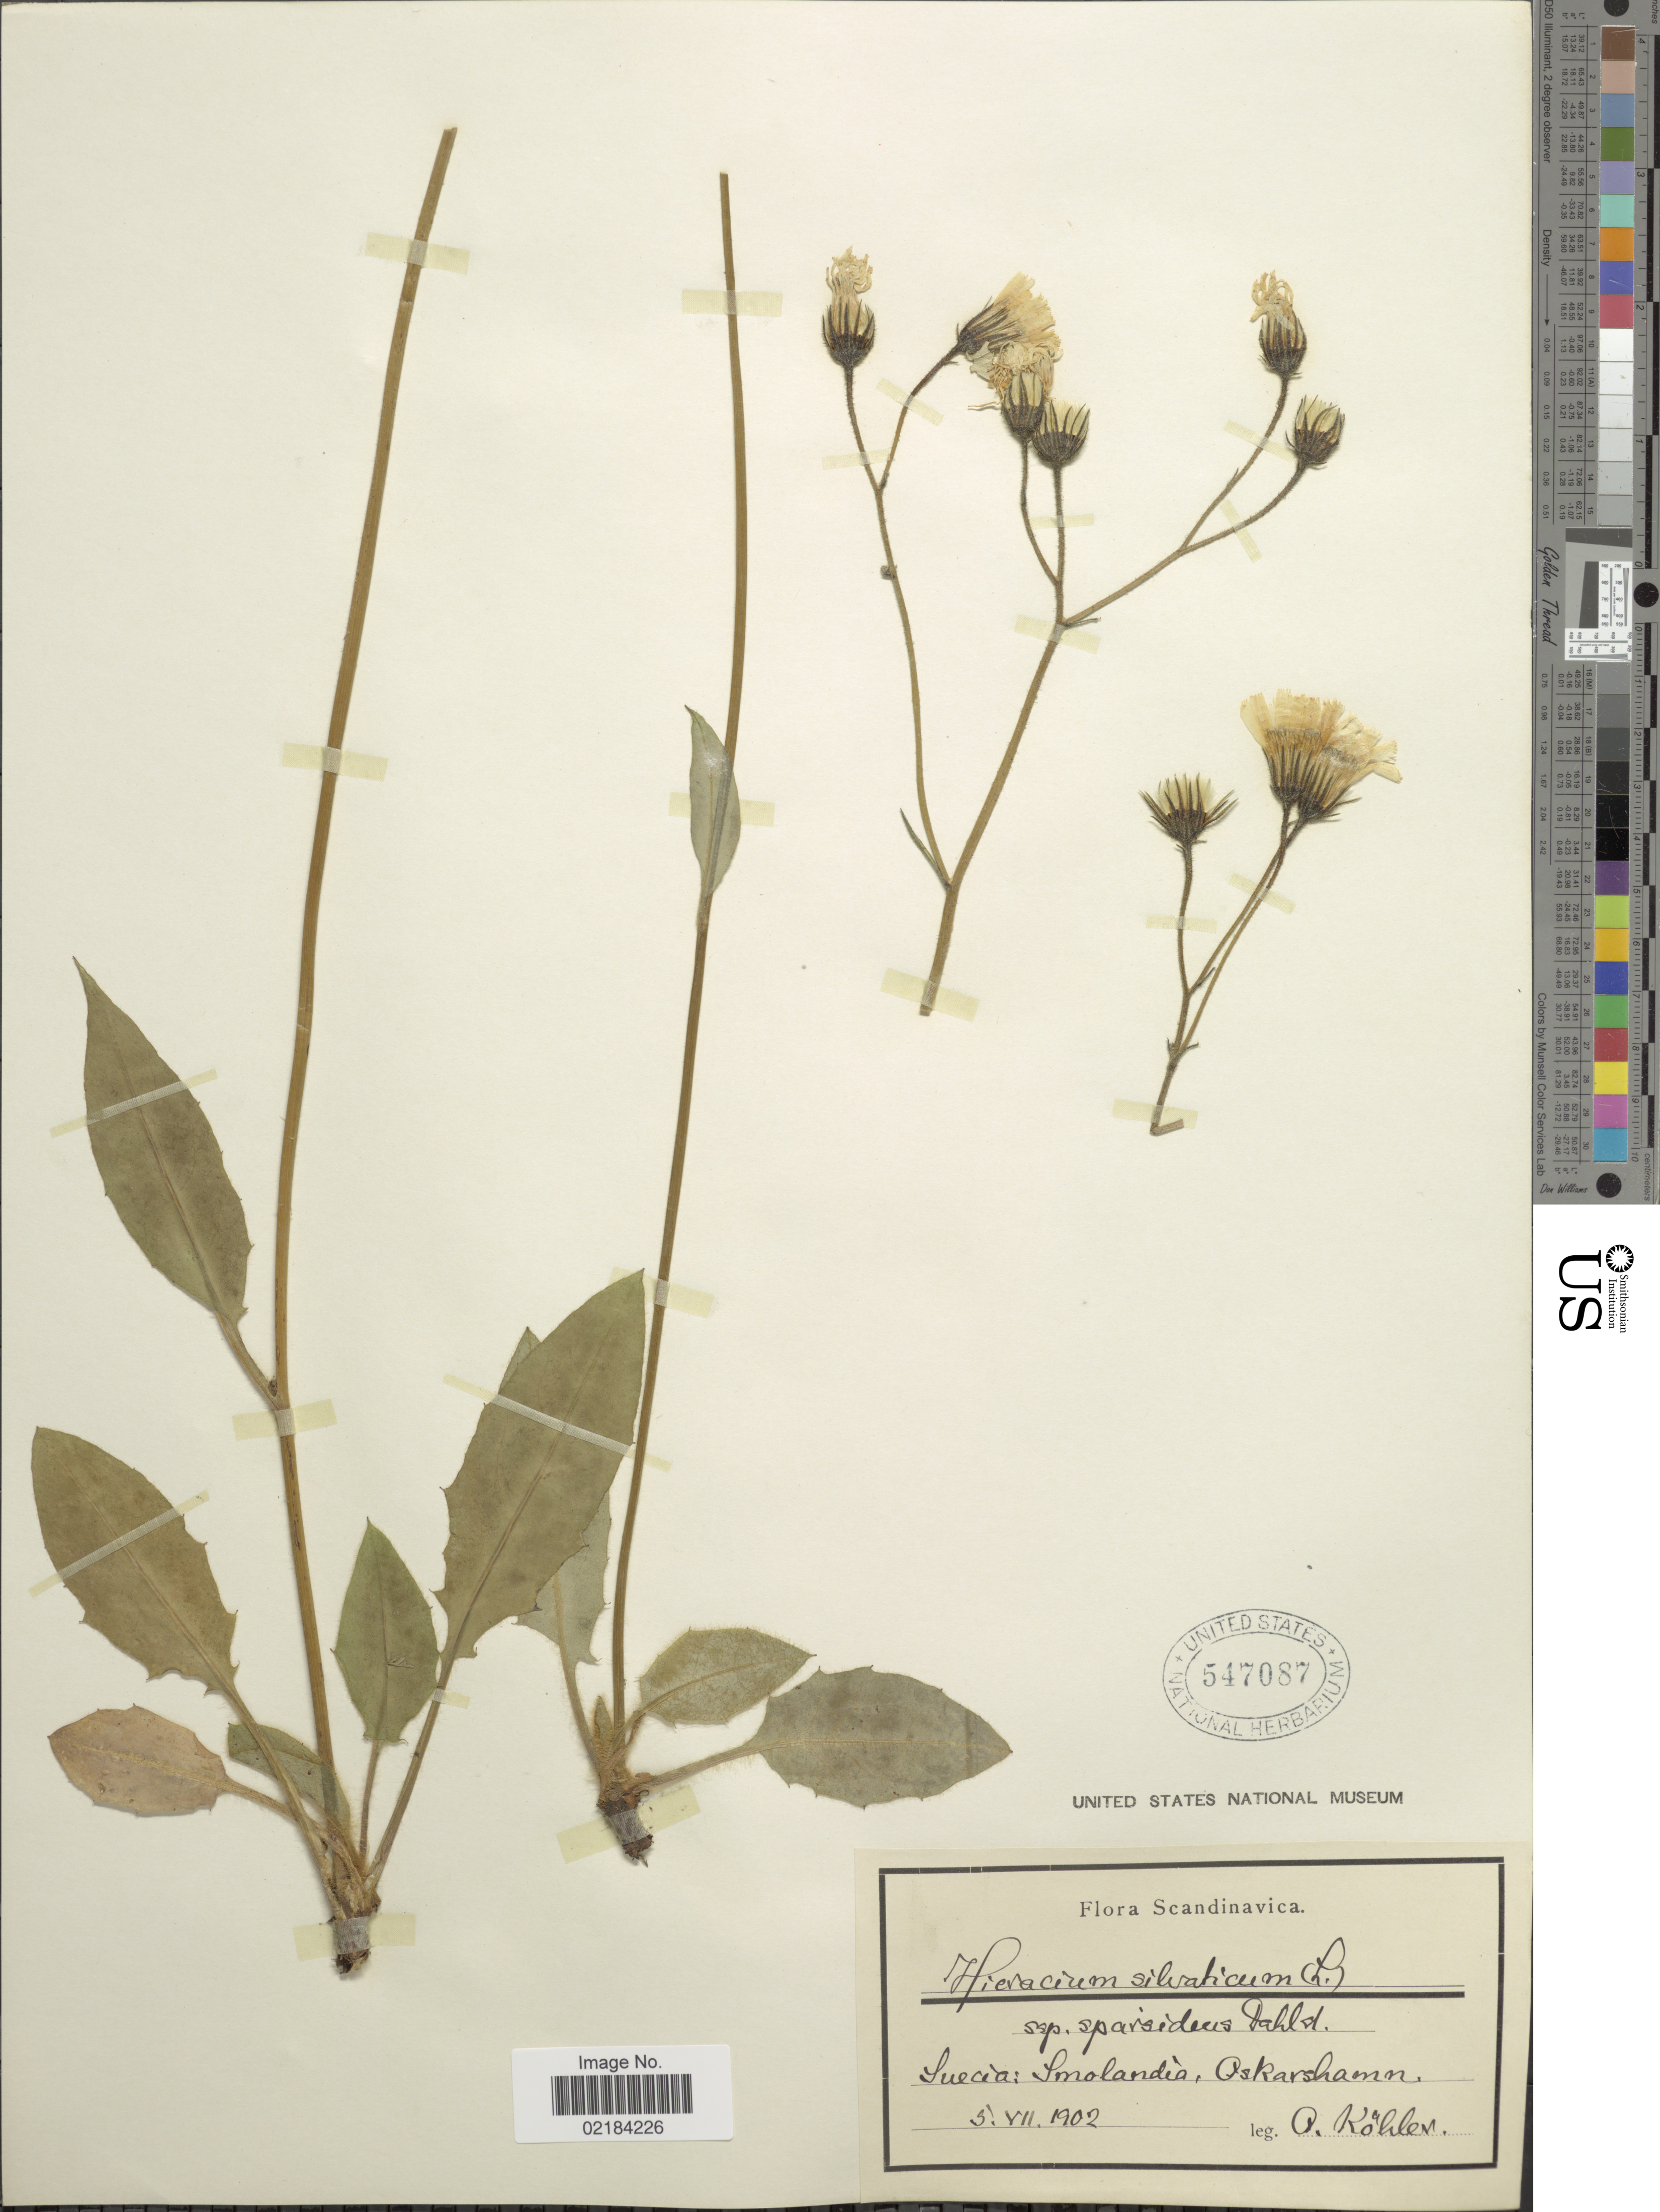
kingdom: Plantae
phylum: Tracheophyta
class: Magnoliopsida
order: Asterales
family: Asteraceae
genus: Hieracium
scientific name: Hieracium sylvaticum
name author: (L.) Gouan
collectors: O. Köhler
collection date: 1902-07-05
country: Sweden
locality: Scandinavica, smlandia, Askarshamn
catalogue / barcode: US 547087